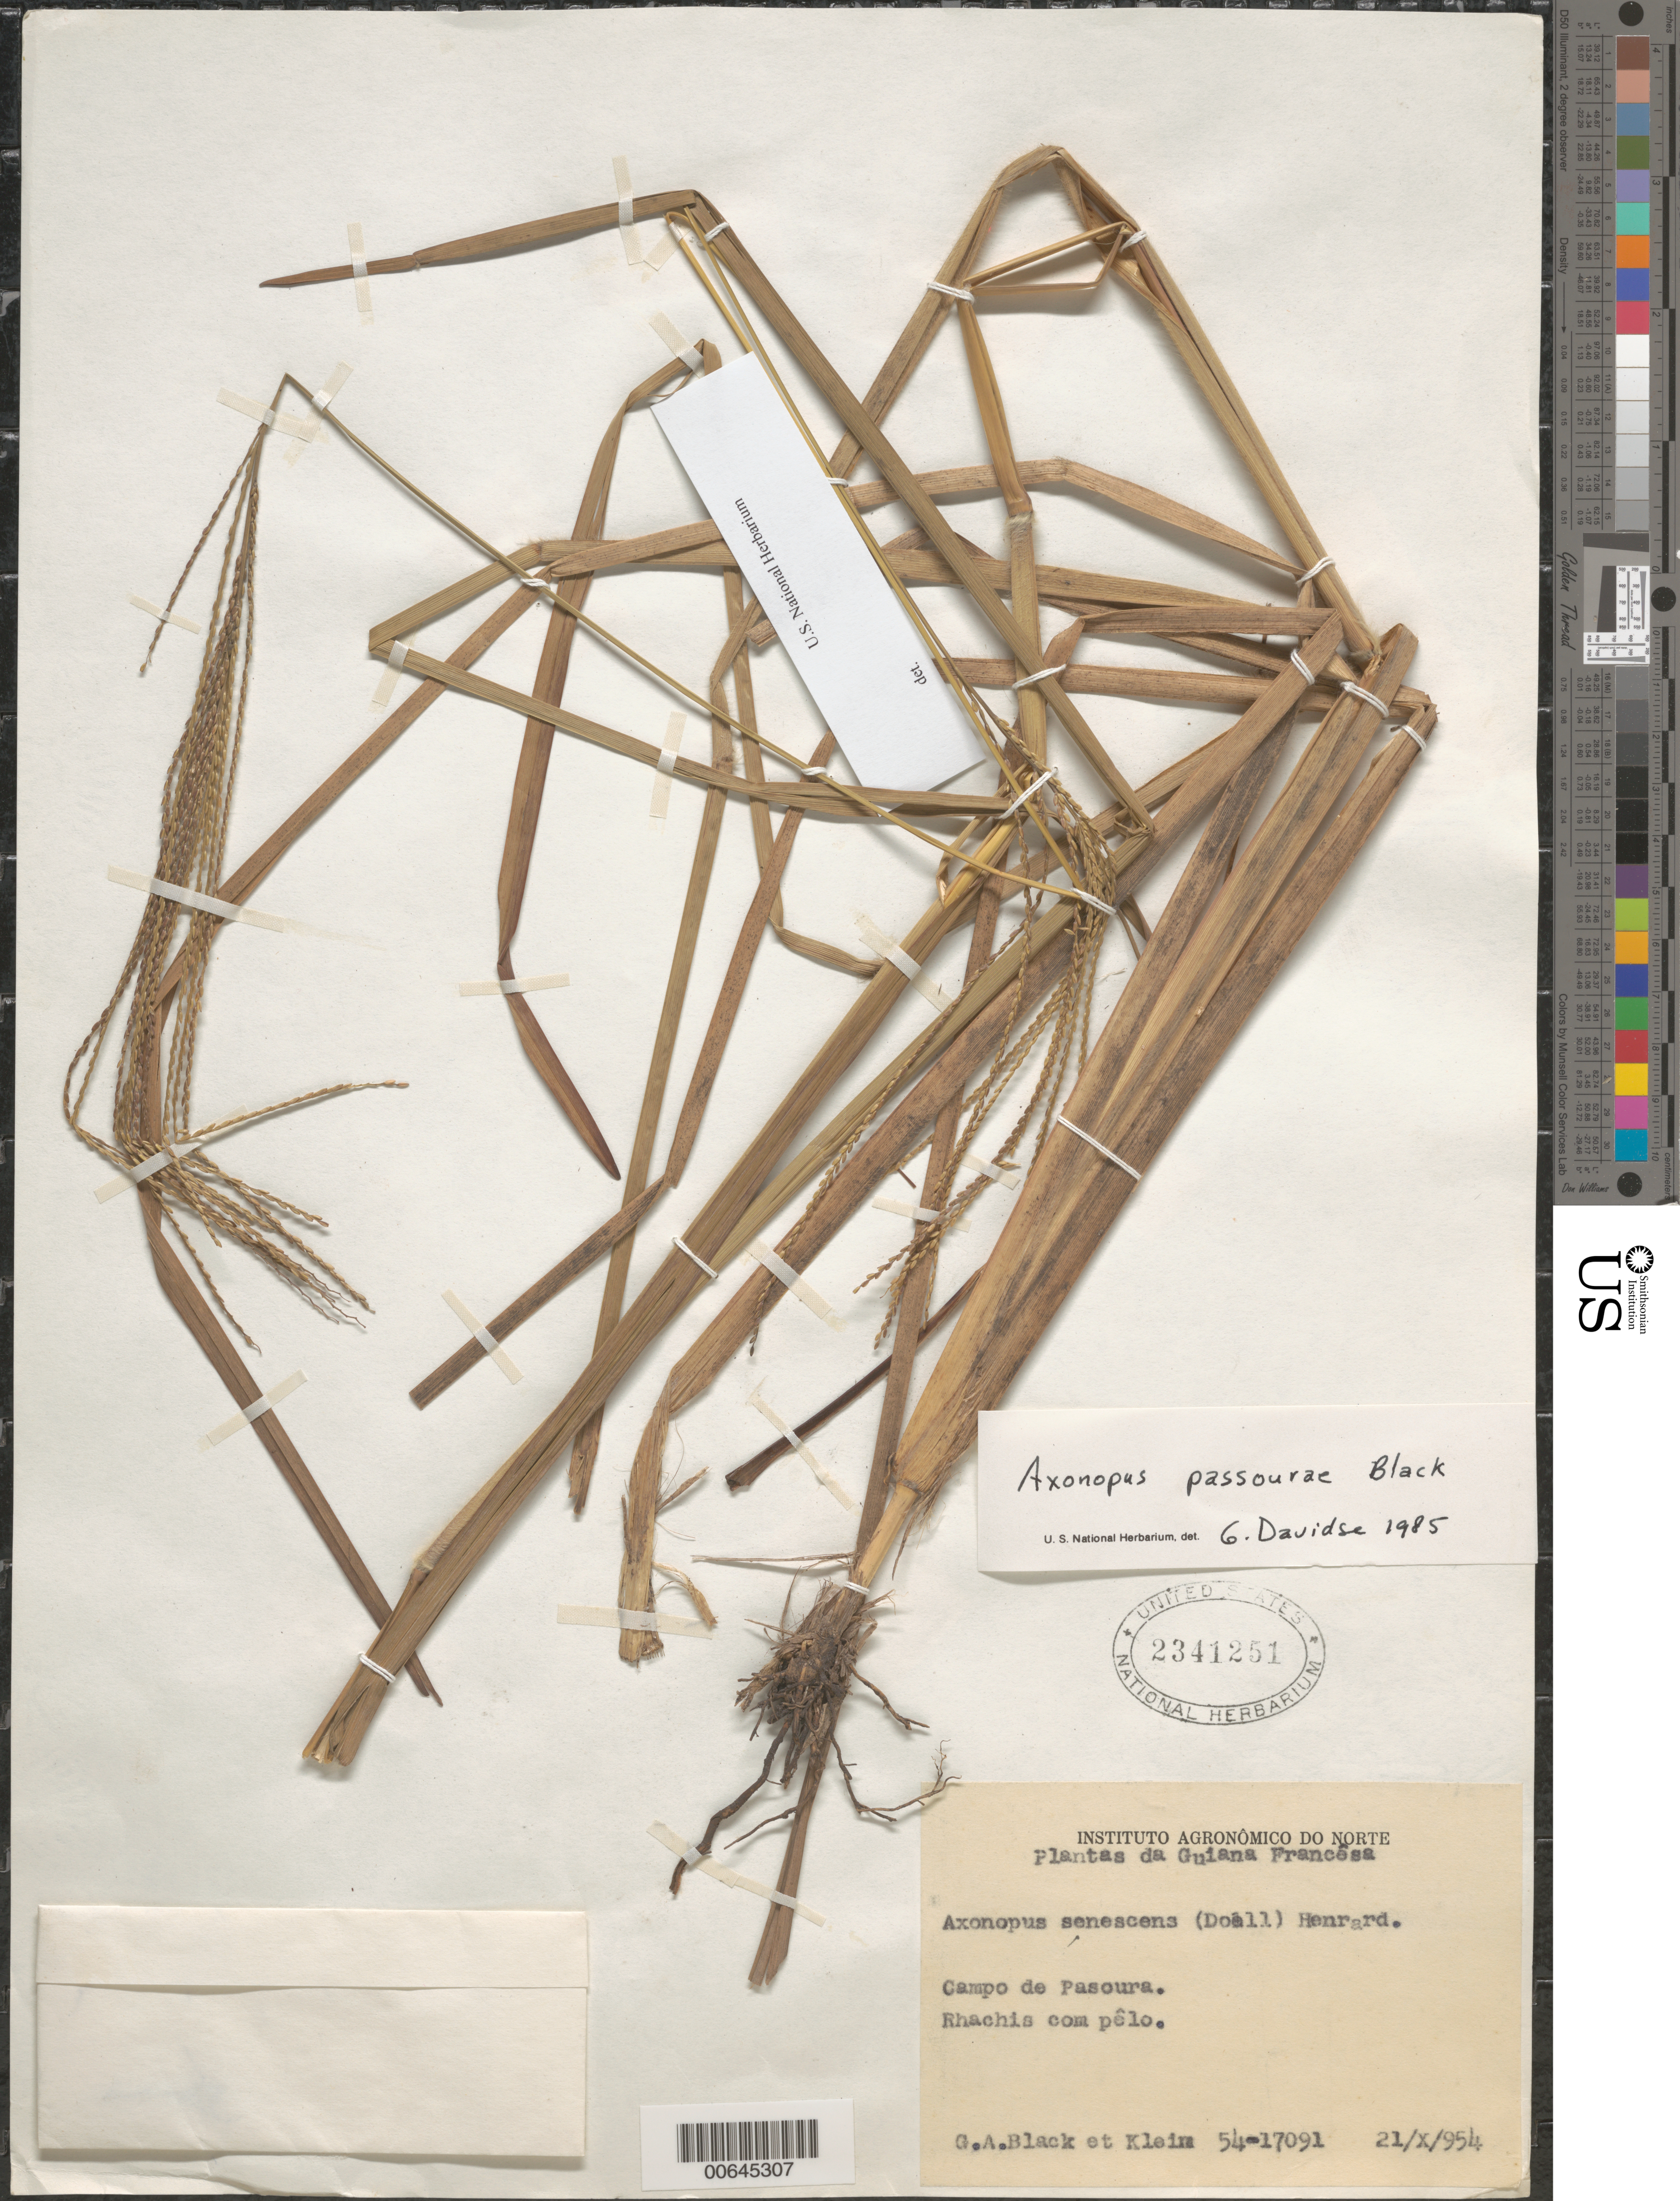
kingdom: Plantae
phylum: Tracheophyta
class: Liliopsida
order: Poales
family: Poaceae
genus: Axonopus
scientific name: Axonopus passourae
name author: G.A. Black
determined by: Davidse, Gerrit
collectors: G. A. Black & Klein, --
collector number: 54 17091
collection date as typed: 21-Oct-54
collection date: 1954-10-21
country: French Guiana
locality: Campo de Passoura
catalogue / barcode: US 2341251